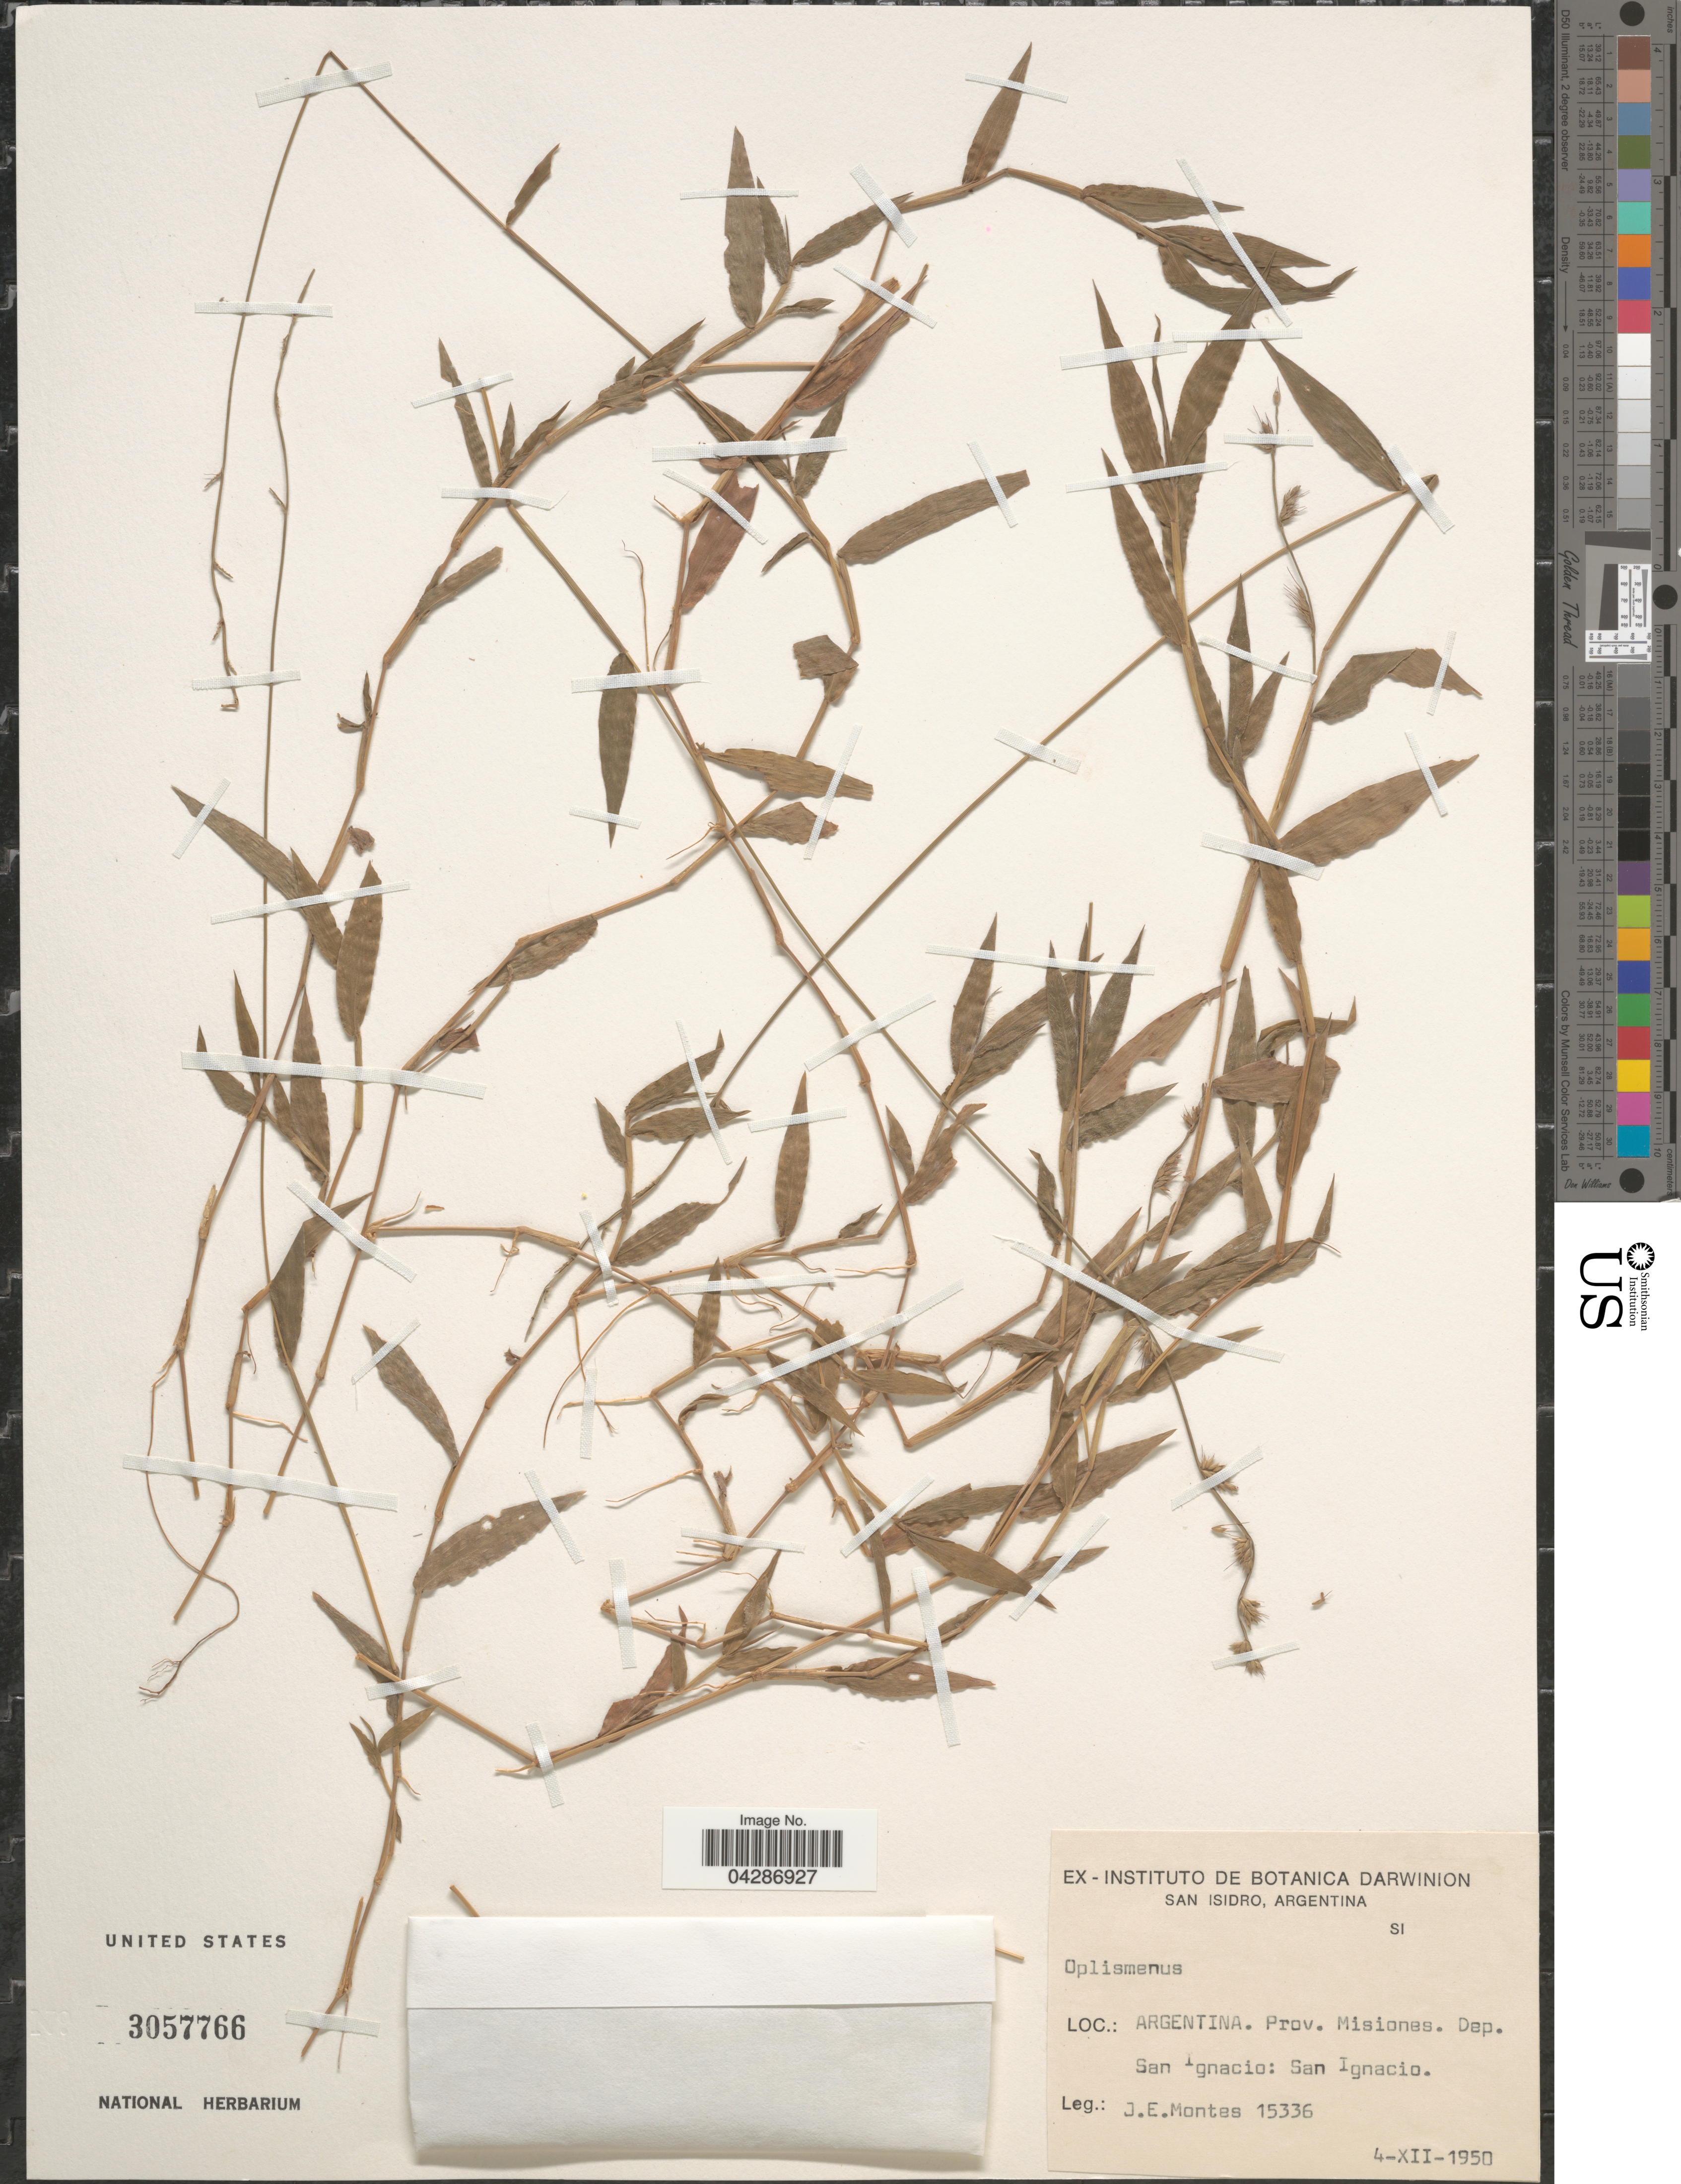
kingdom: Plantae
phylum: Tracheophyta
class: Liliopsida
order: Poales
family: Poaceae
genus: Oplismenus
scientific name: Oplismenus sp.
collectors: J. E. Montes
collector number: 15336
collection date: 1950-12-04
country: Argentina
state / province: Misiones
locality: San Isidro. Prov. Misiones. Dep. San Ignacio: San Ignacio.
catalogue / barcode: US 3057766